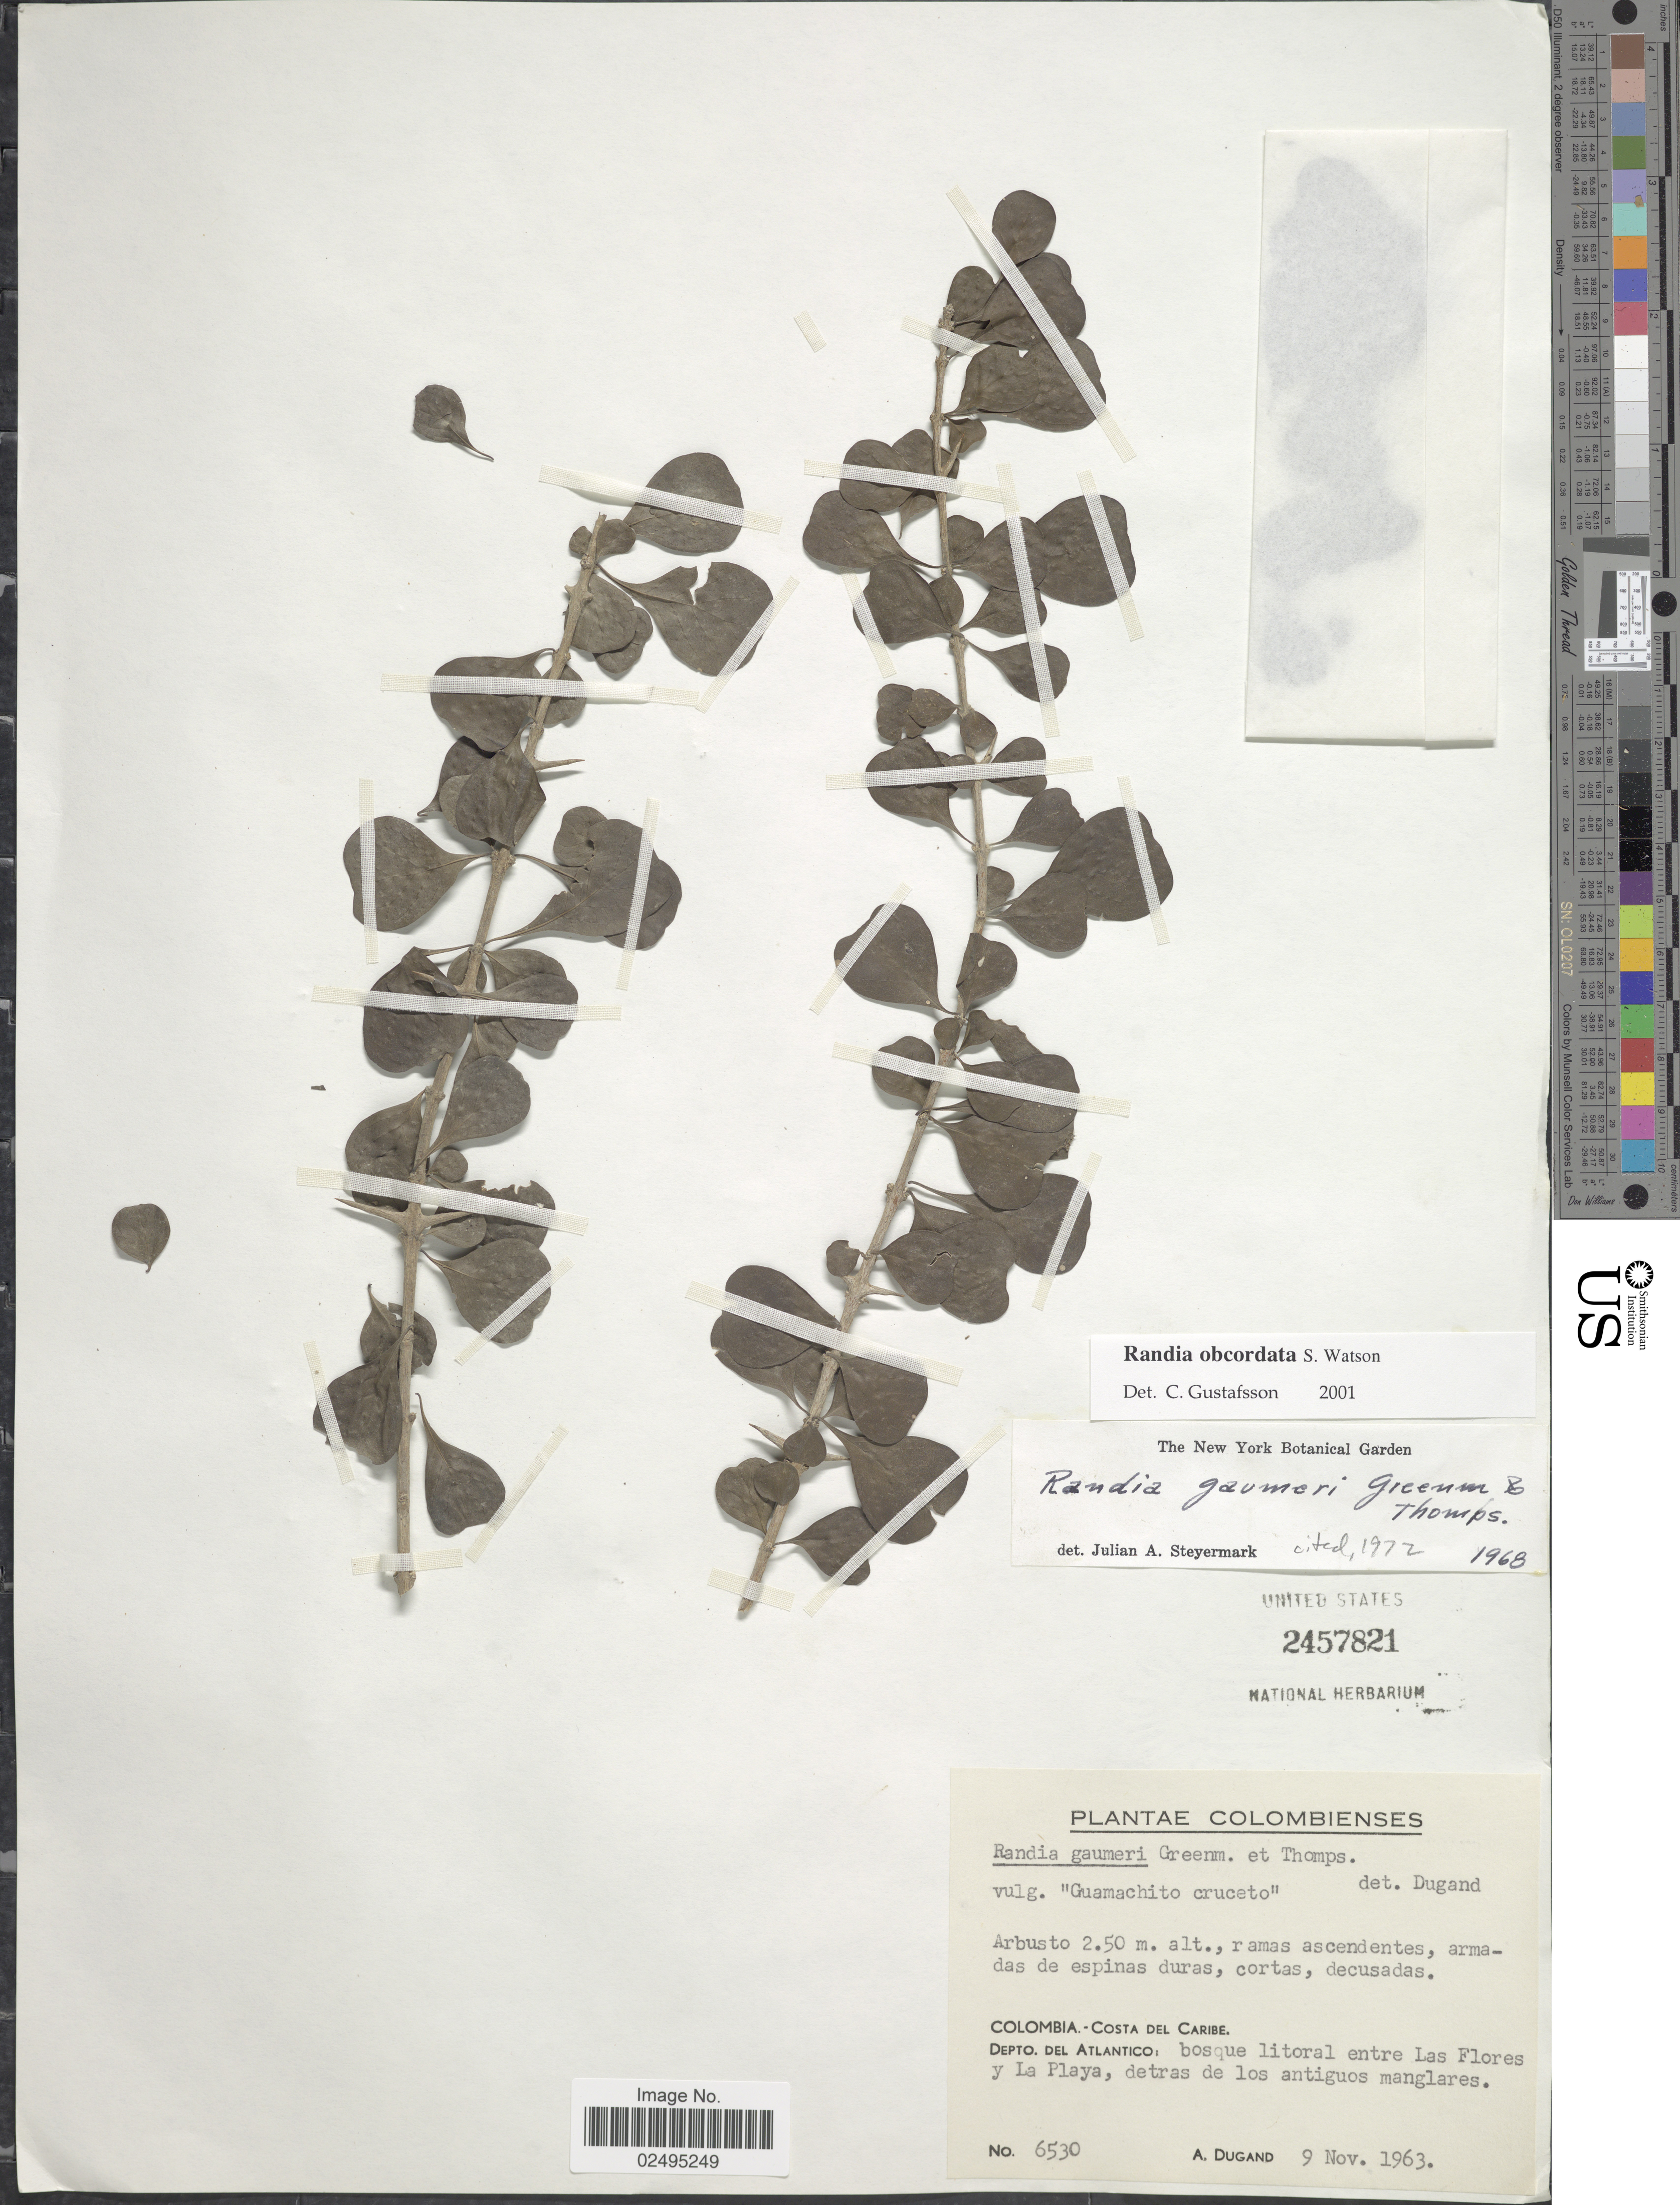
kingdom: Plantae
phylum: Tracheophyta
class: Magnoliopsida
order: Gentianales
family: Rubiaceae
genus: Randia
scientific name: Randia obcordata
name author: S. Watson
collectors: A. Dugand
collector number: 6530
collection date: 1963-11-09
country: Colombia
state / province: Atlántico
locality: Costa del Caribe, Depto. del Atlantico, bosque litoral entre Las Flores y La Playa, detras de los antiguos maglares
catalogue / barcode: US 2457821